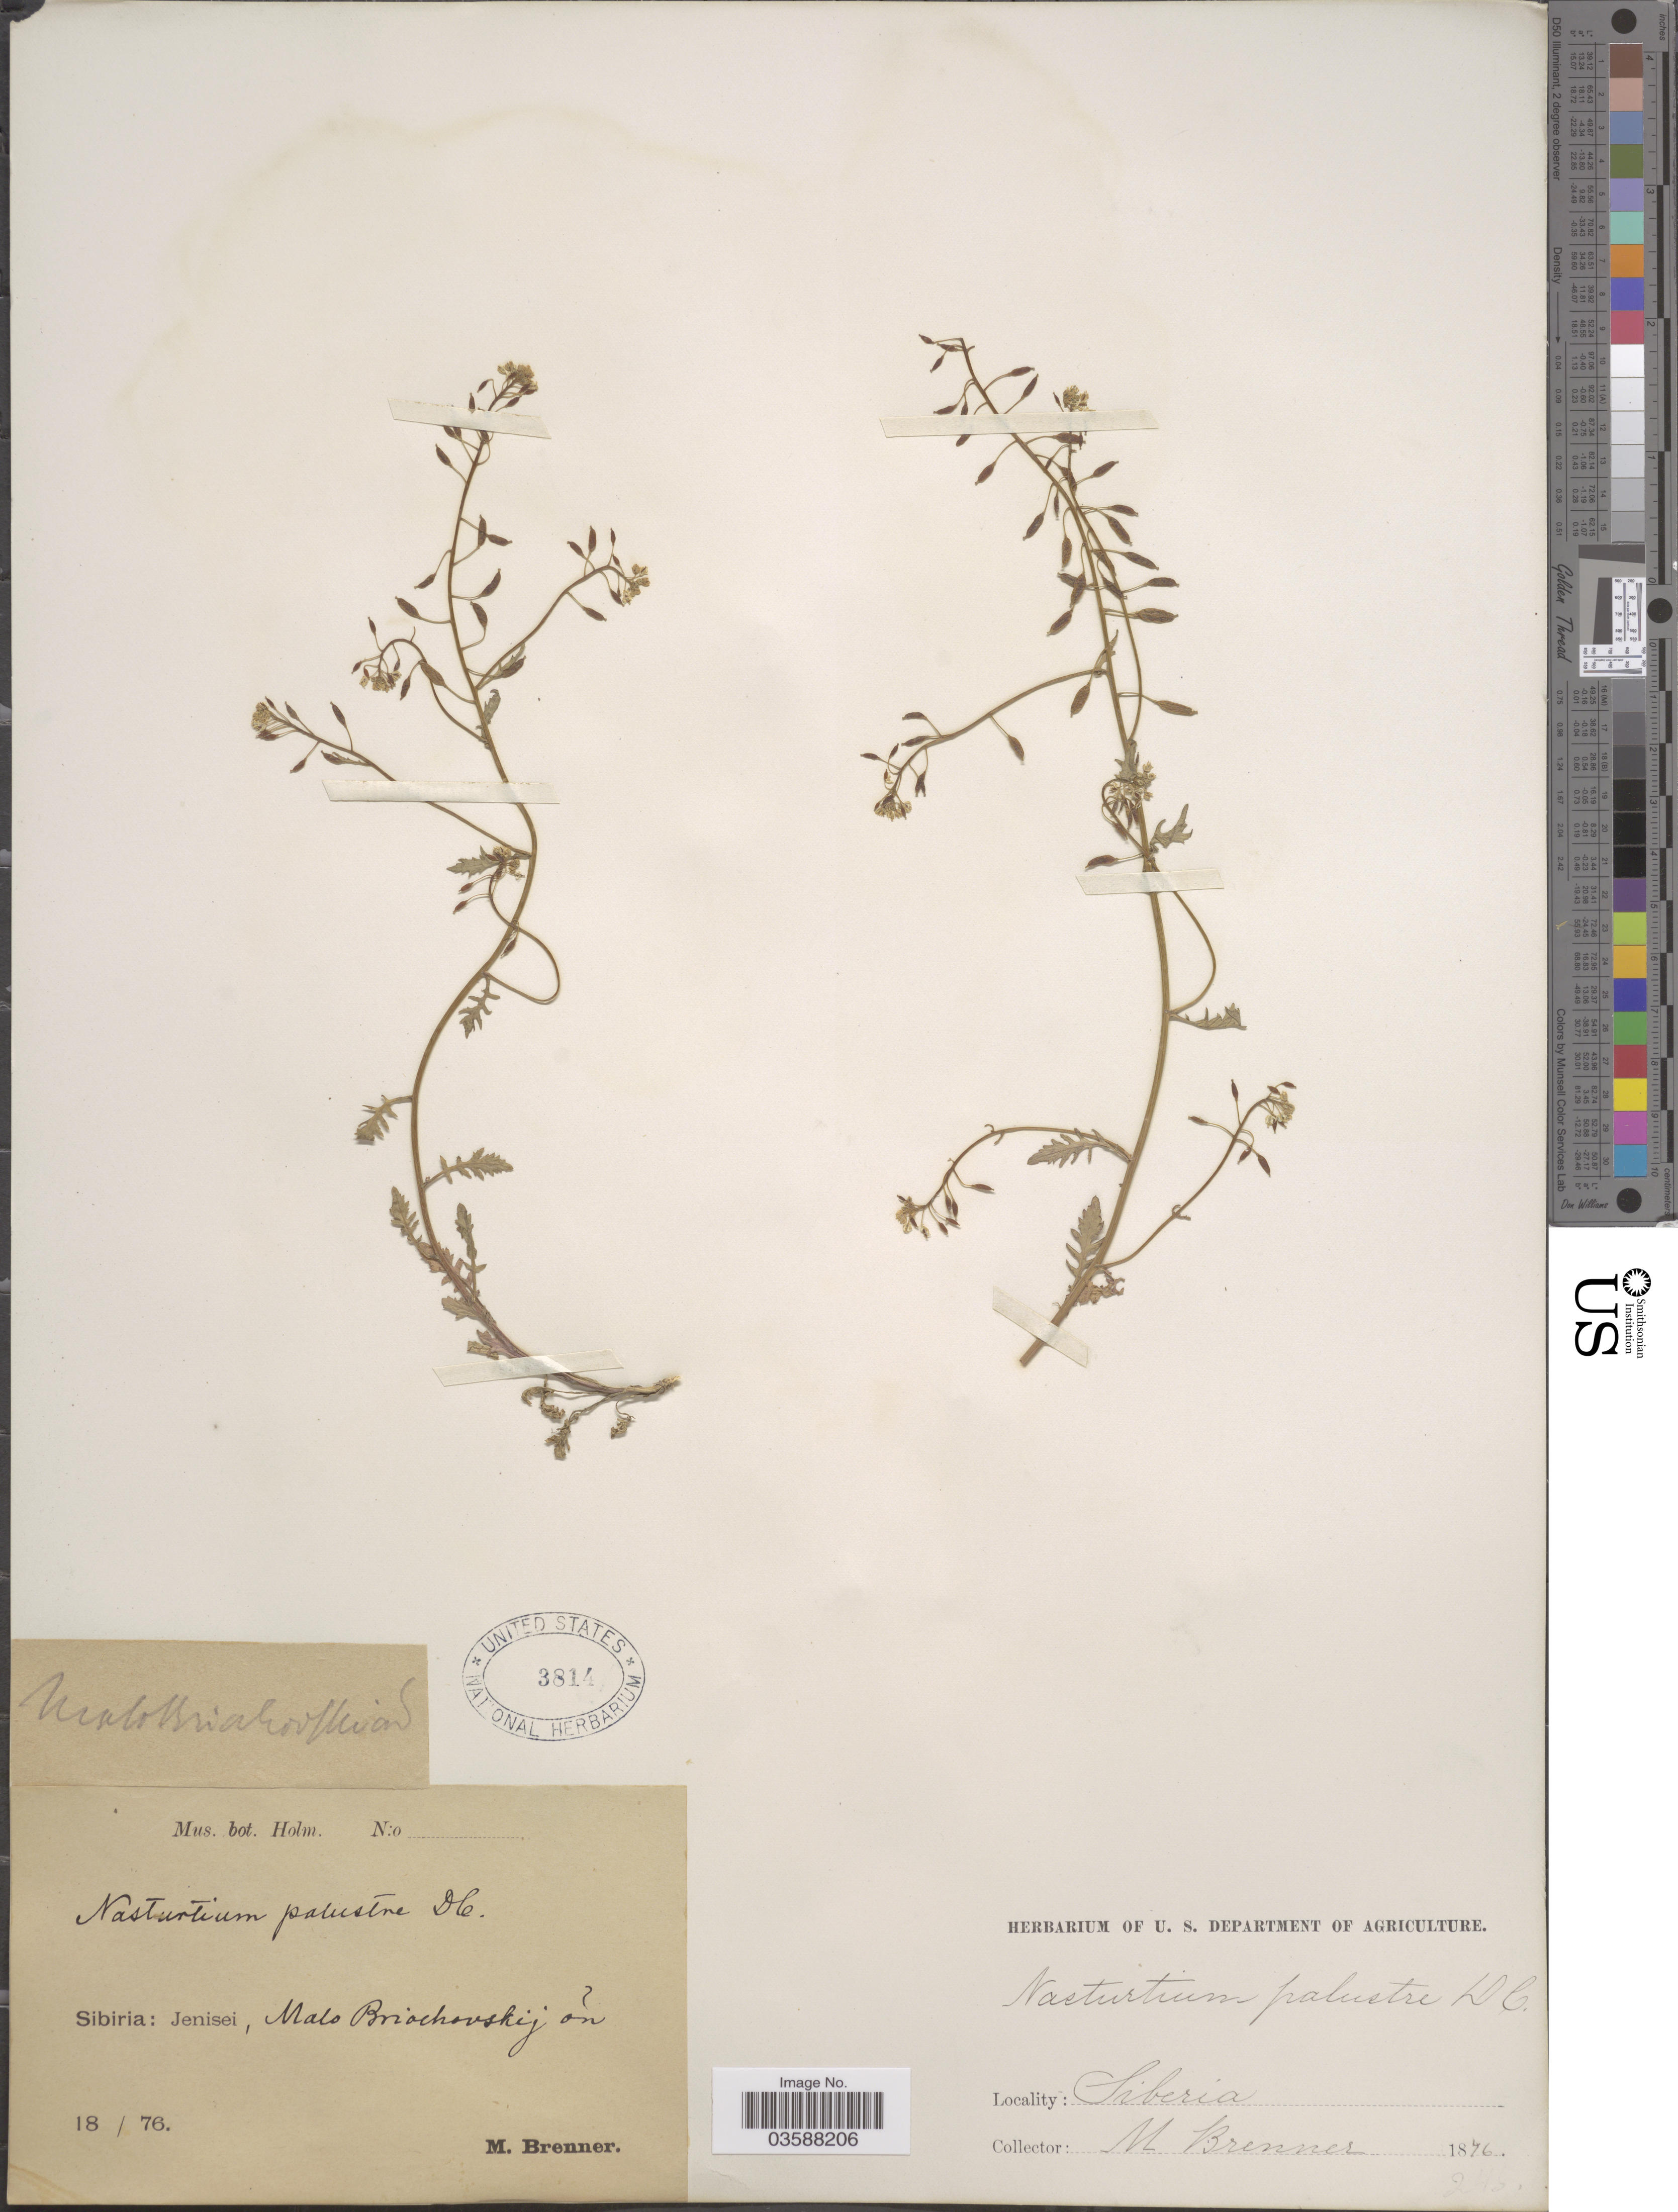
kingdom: Plantae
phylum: Tracheophyta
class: Magnoliopsida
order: Brassicales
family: Brassicaceae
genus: Rorippa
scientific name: Rorippa palustris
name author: (L.) Besser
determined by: Strong, M. T., (US), Smithsonian Institution - National Museum of Natural History (UNITED STATES)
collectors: M. Brenner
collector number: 275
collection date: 1876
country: Russian Federation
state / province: Krasnoyarsk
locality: Sibiria: Jenisei, Malo Briochovskij on.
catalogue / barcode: US 3814